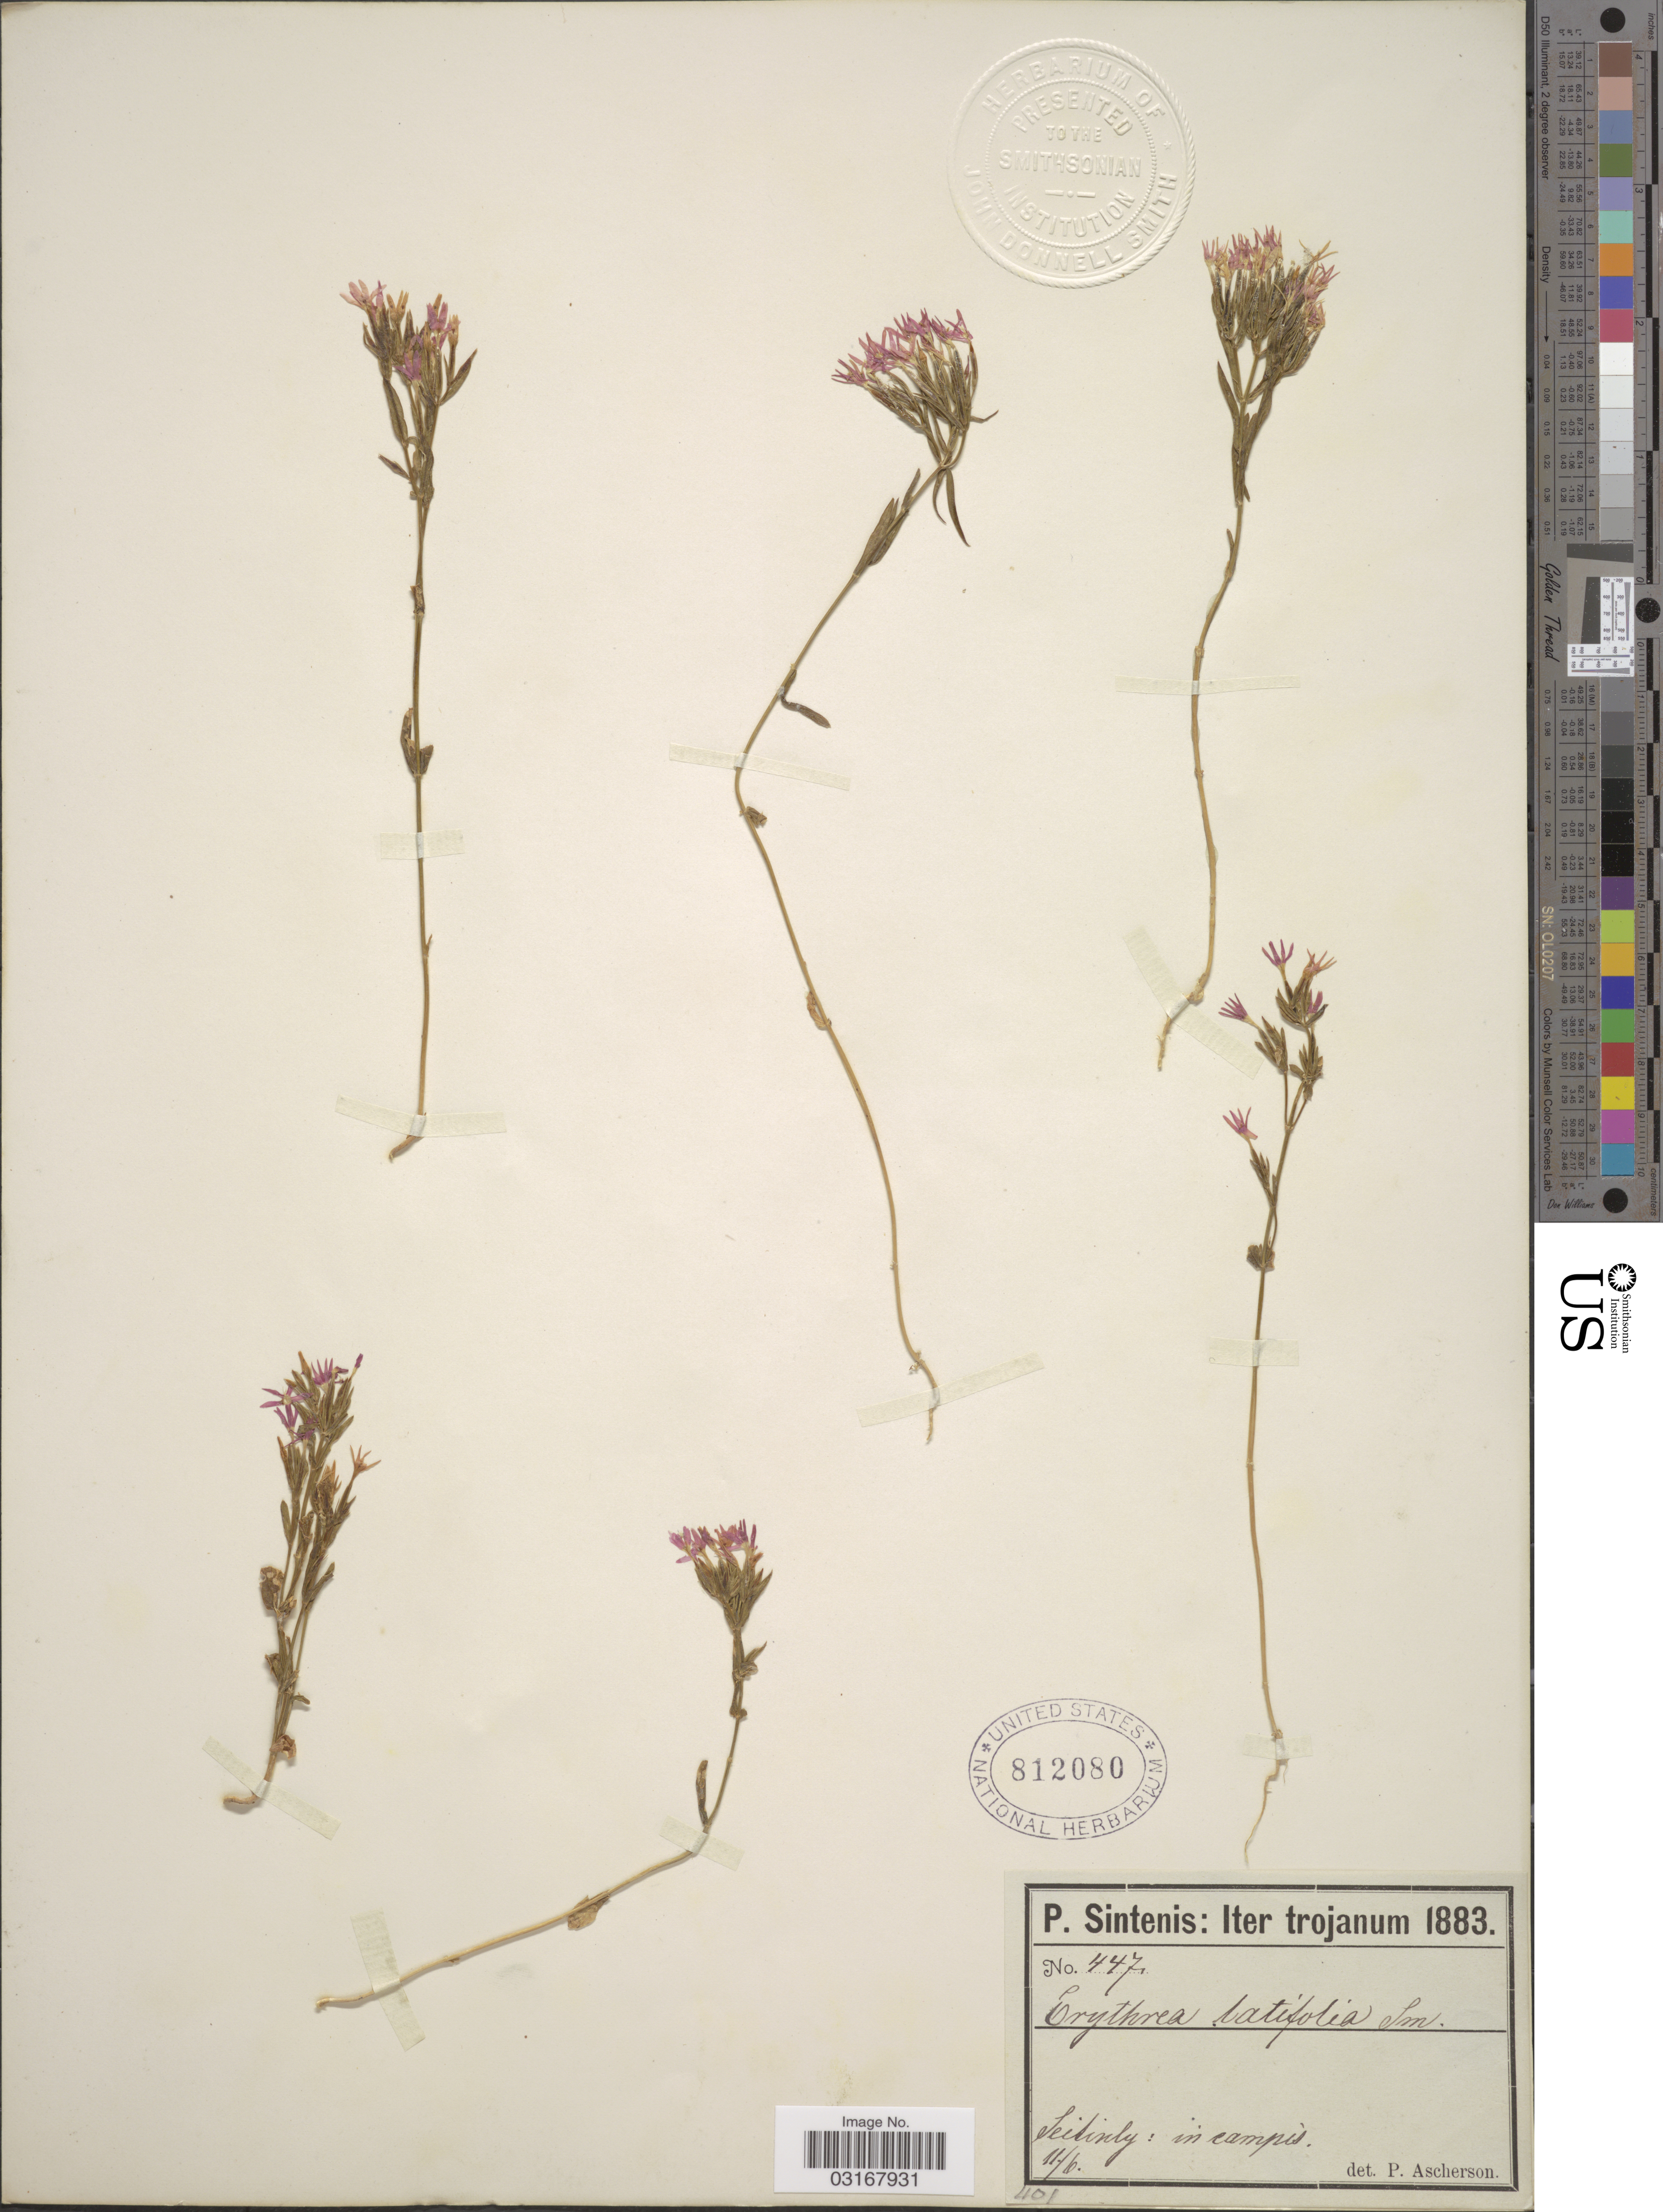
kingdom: Plantae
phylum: Tracheophyta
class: Magnoliopsida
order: Gentianales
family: Gentianaceae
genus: Centaurium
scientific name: Centaurium erythraea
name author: Rafn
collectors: P. Sintenis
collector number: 447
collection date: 1883-06-11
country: Turkey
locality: Seitinly: in campis.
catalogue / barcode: US 812080